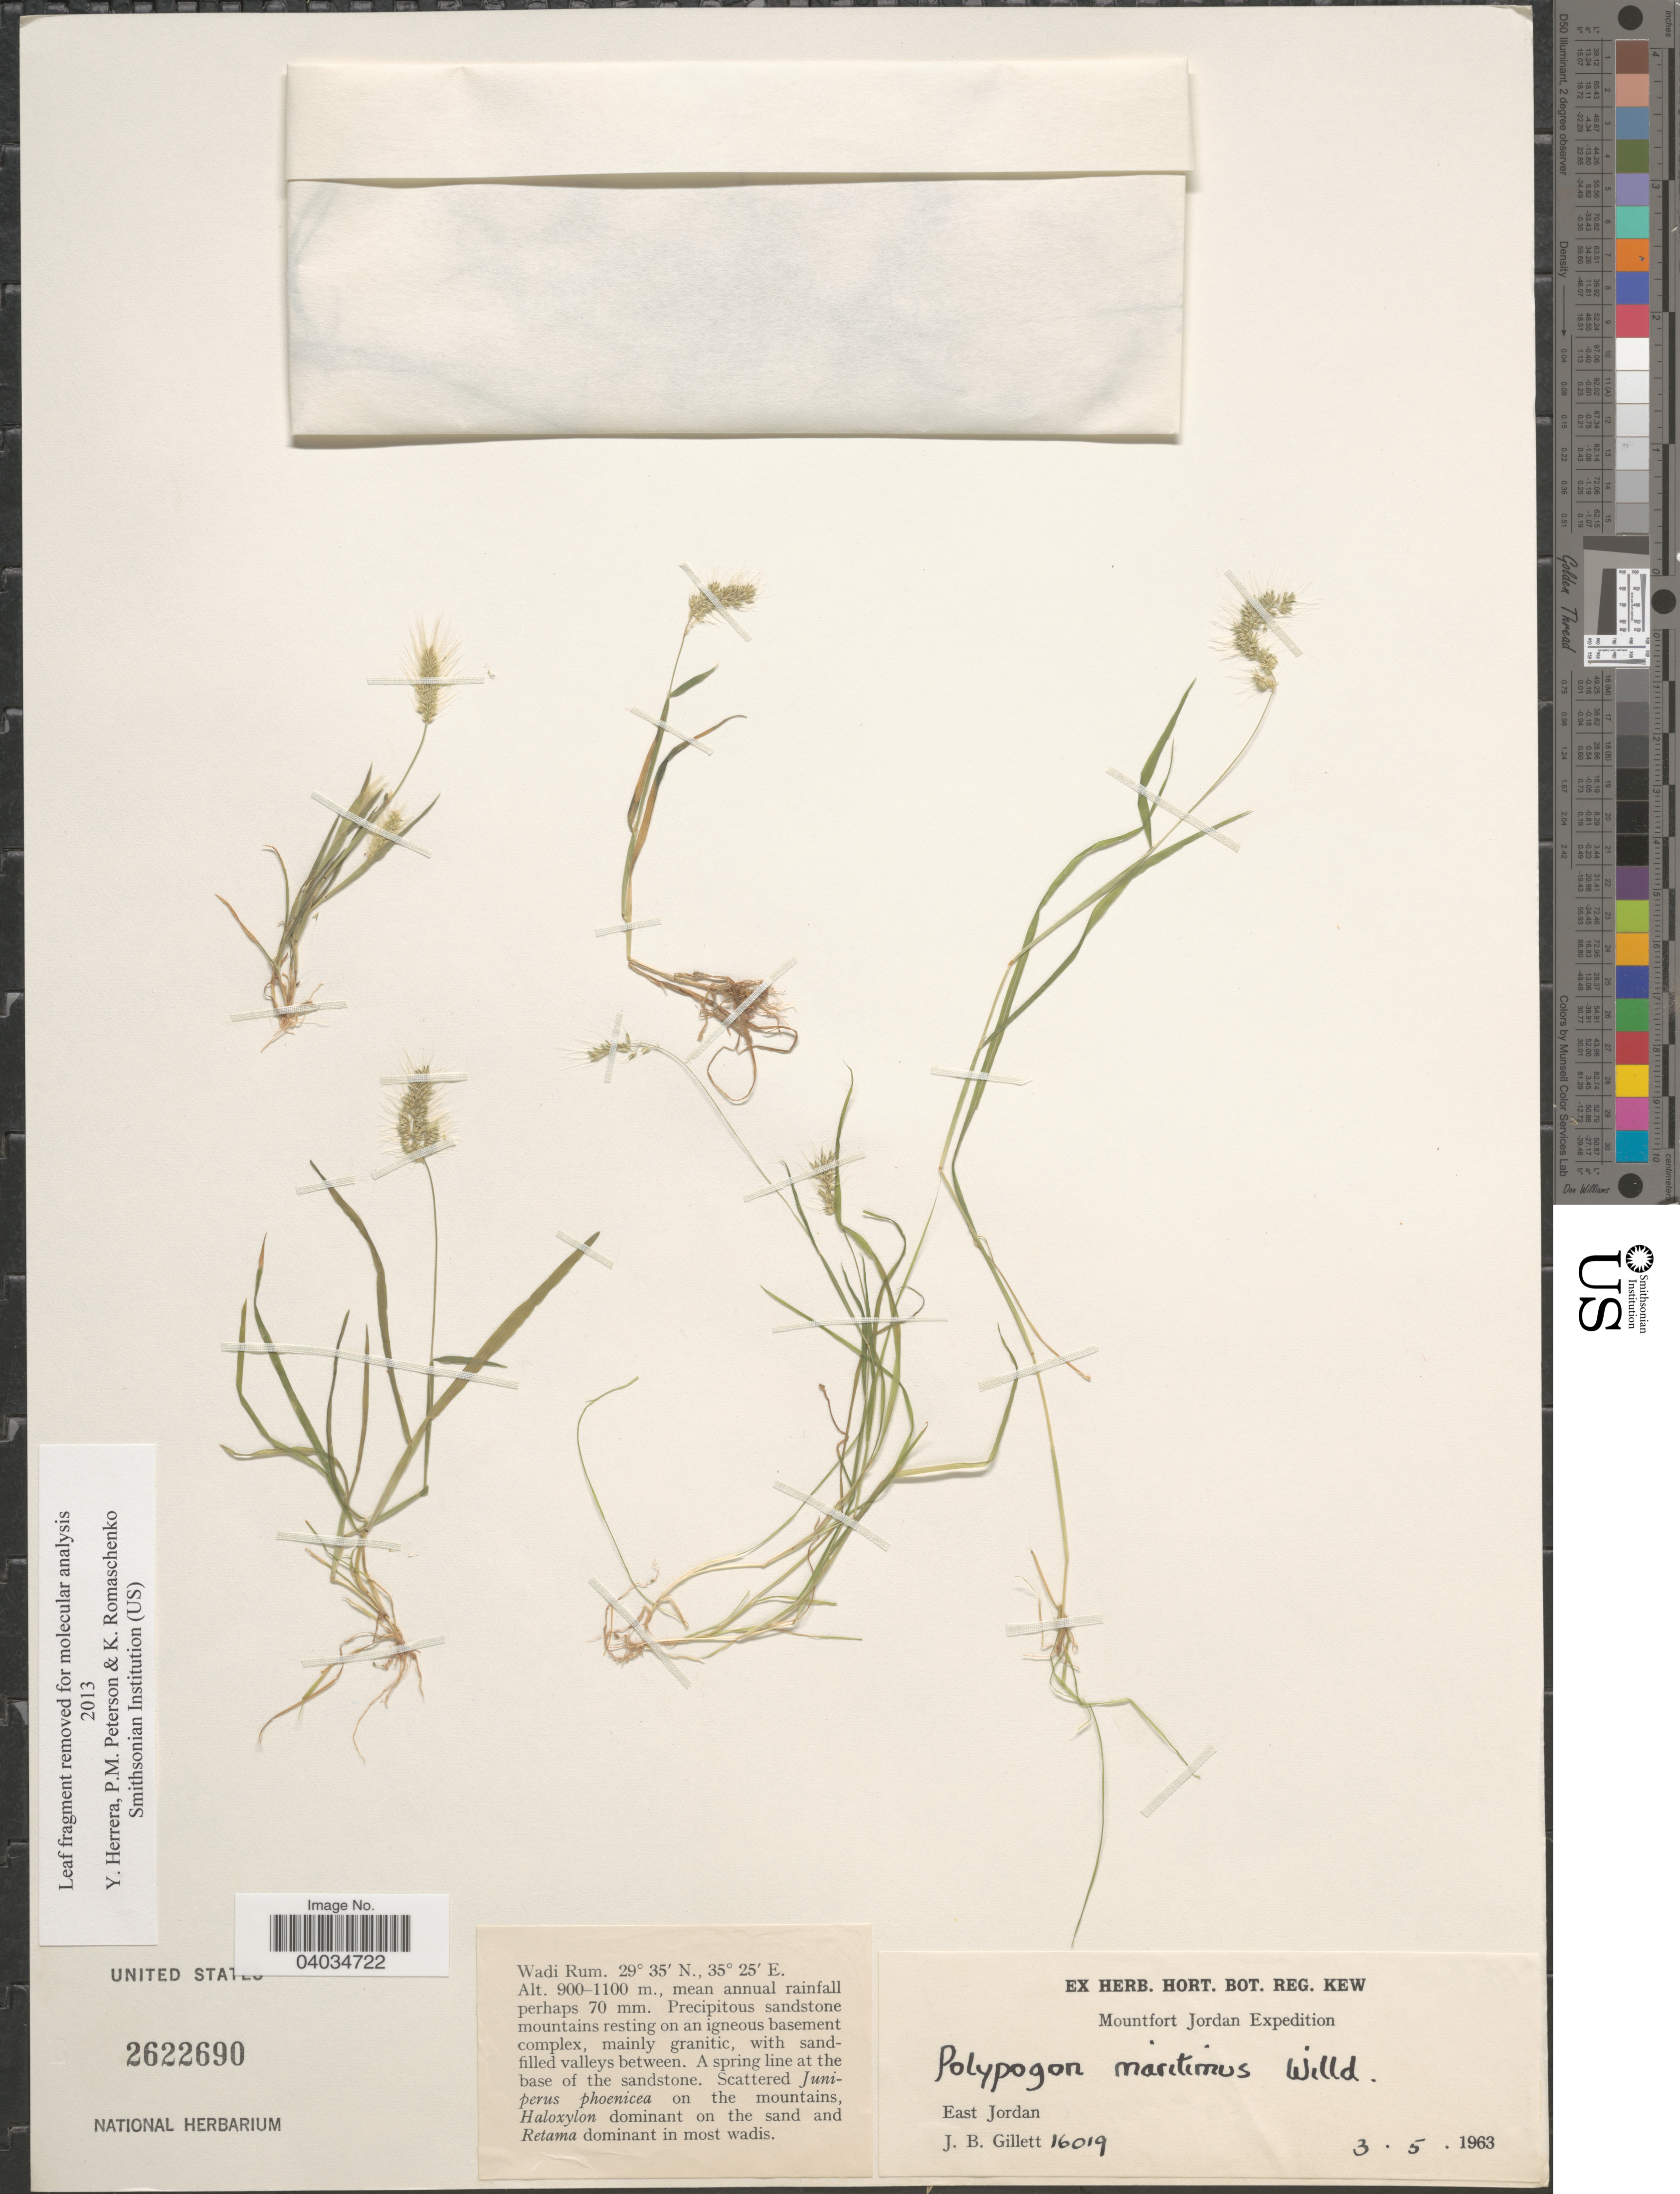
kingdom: Plantae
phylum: Tracheophyta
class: Liliopsida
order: Poales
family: Poaceae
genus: Polypogon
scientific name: Polypogon maritimus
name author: Willd.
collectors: J. B. Gillett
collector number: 16019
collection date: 1963-05-03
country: Jordan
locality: East Jordan. Wadi Rum.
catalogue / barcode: US 2622690